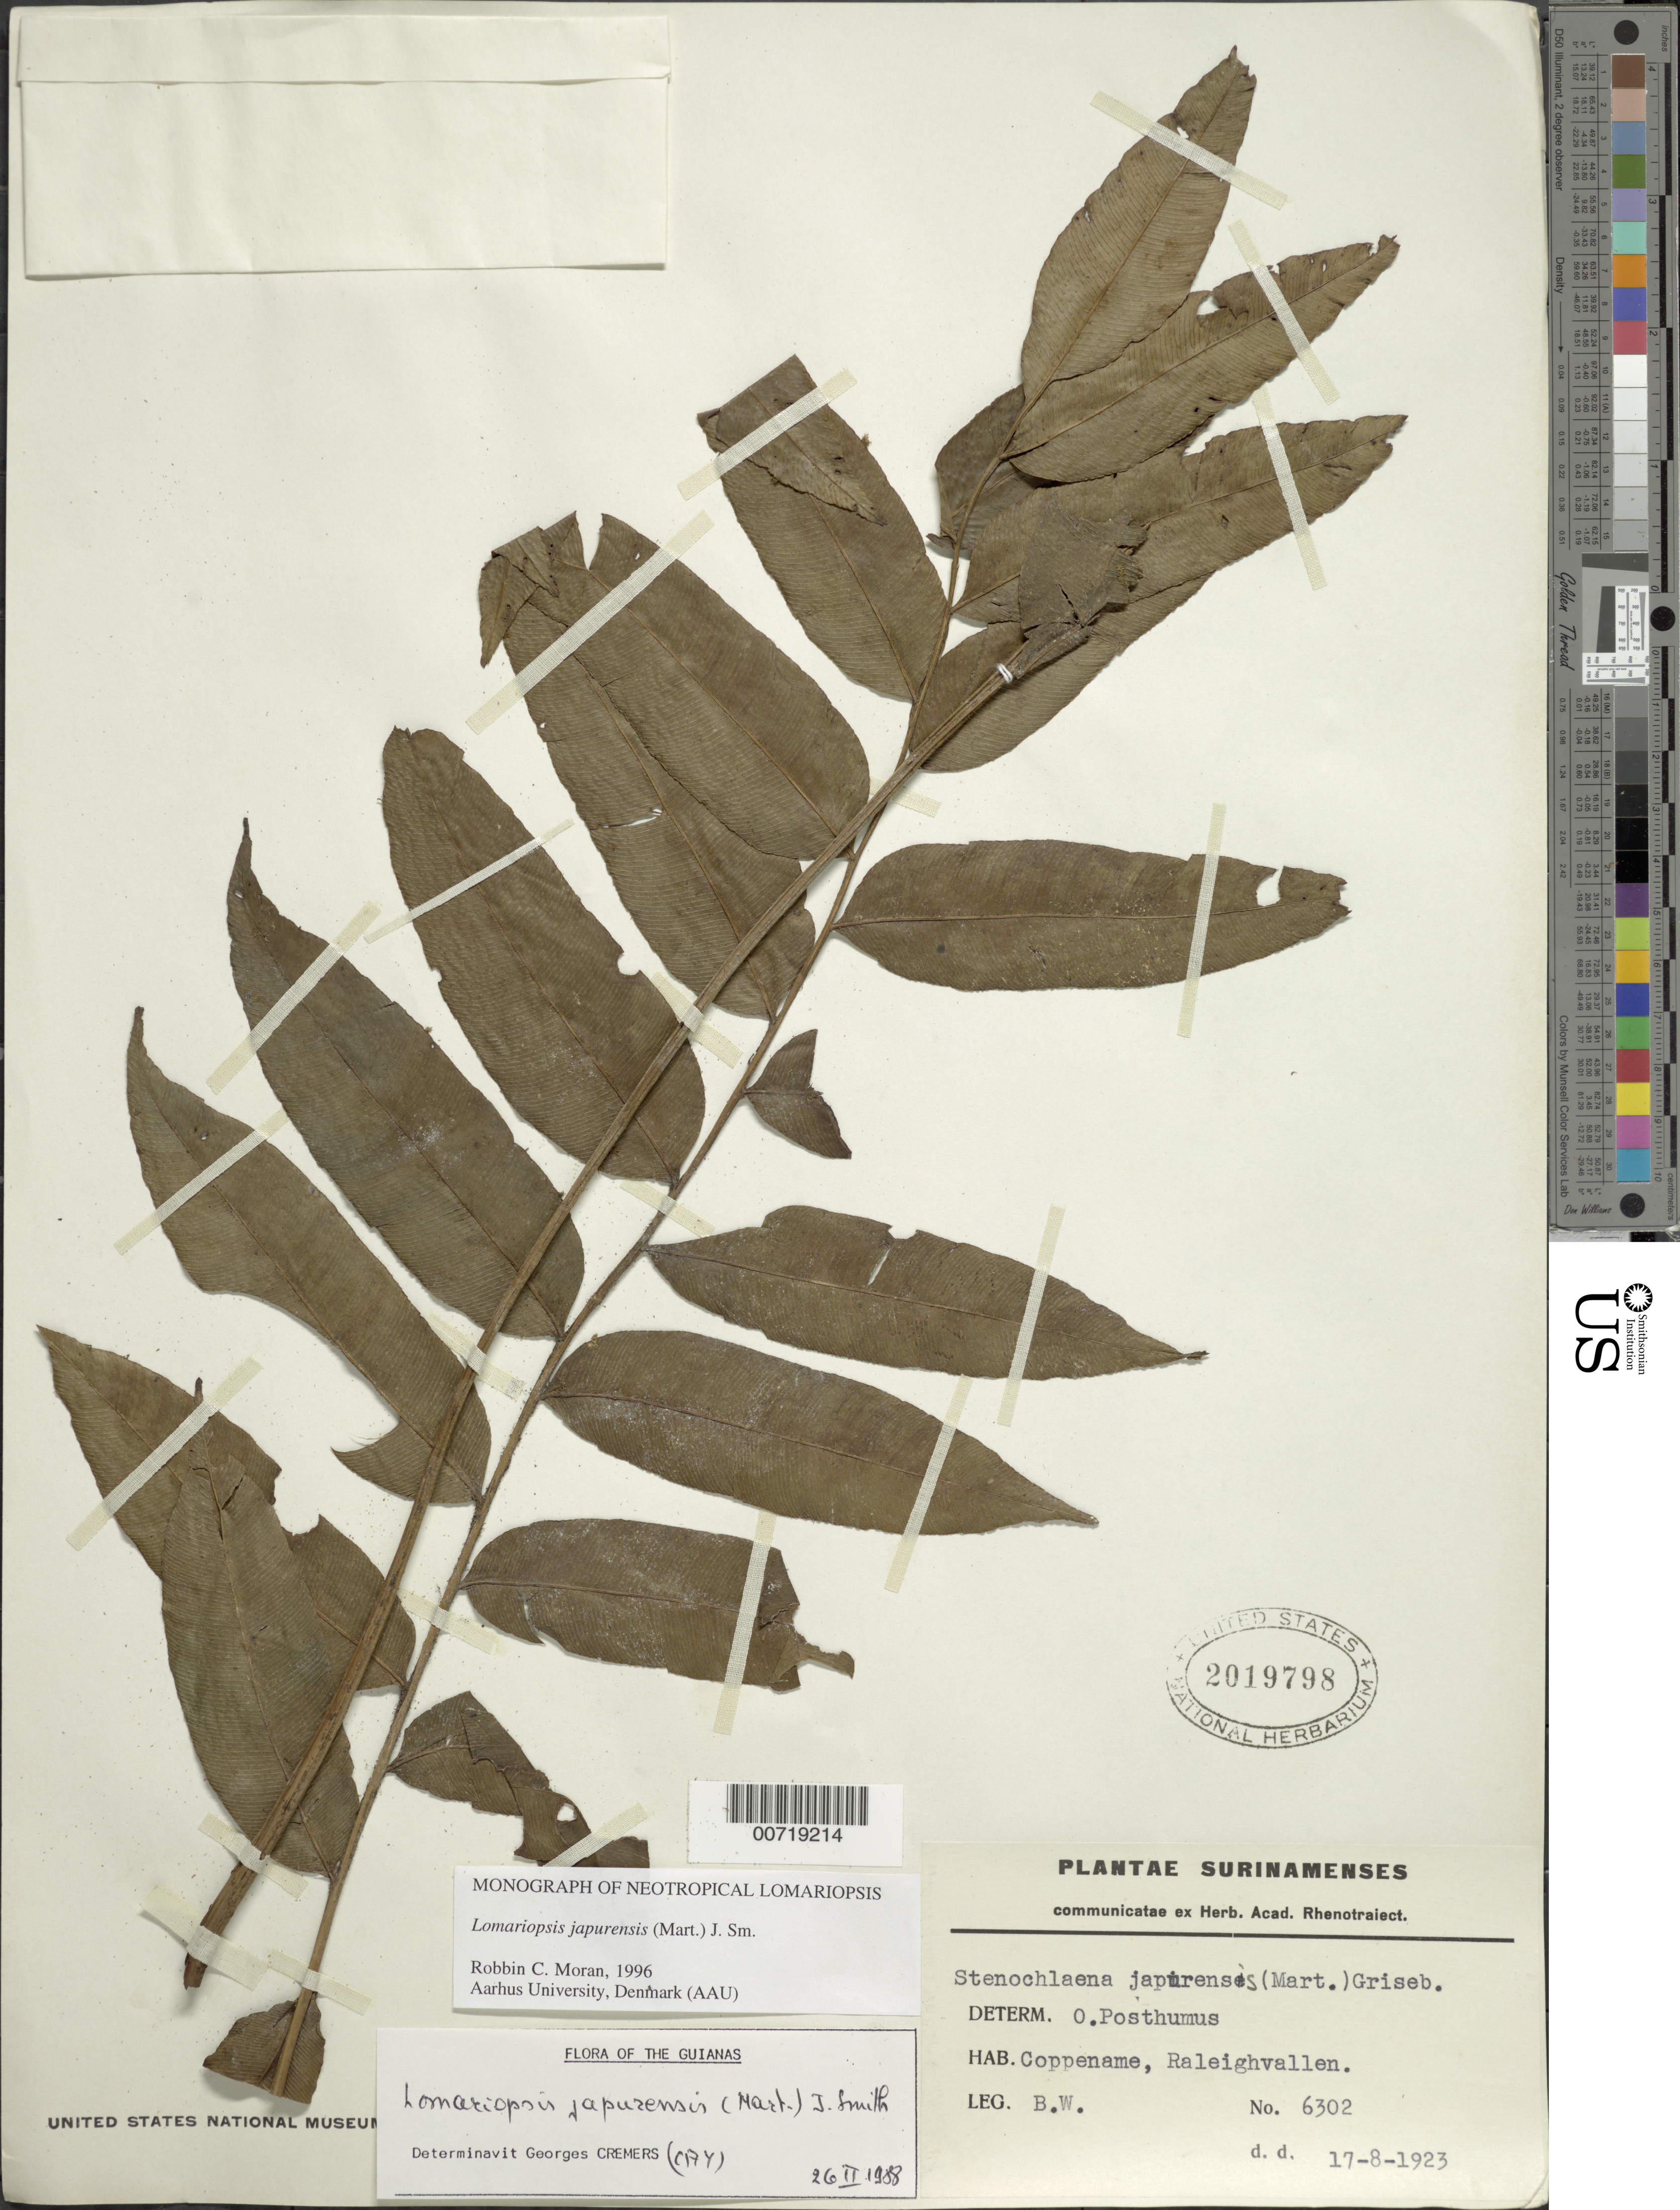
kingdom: Plantae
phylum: Tracheophyta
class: Polypodiopsida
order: Polypodiales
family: Lomariopsidaceae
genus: Lomariopsis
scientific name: Lomariopsis japurensis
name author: (Mart.) J. Sm.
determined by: Moran, R. C.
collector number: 6302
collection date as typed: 17-Aug-23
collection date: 1923-08-17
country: Suriname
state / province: Saramacca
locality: Coppename R., near Raleigh Falls, Voltzberg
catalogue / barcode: US 2019798